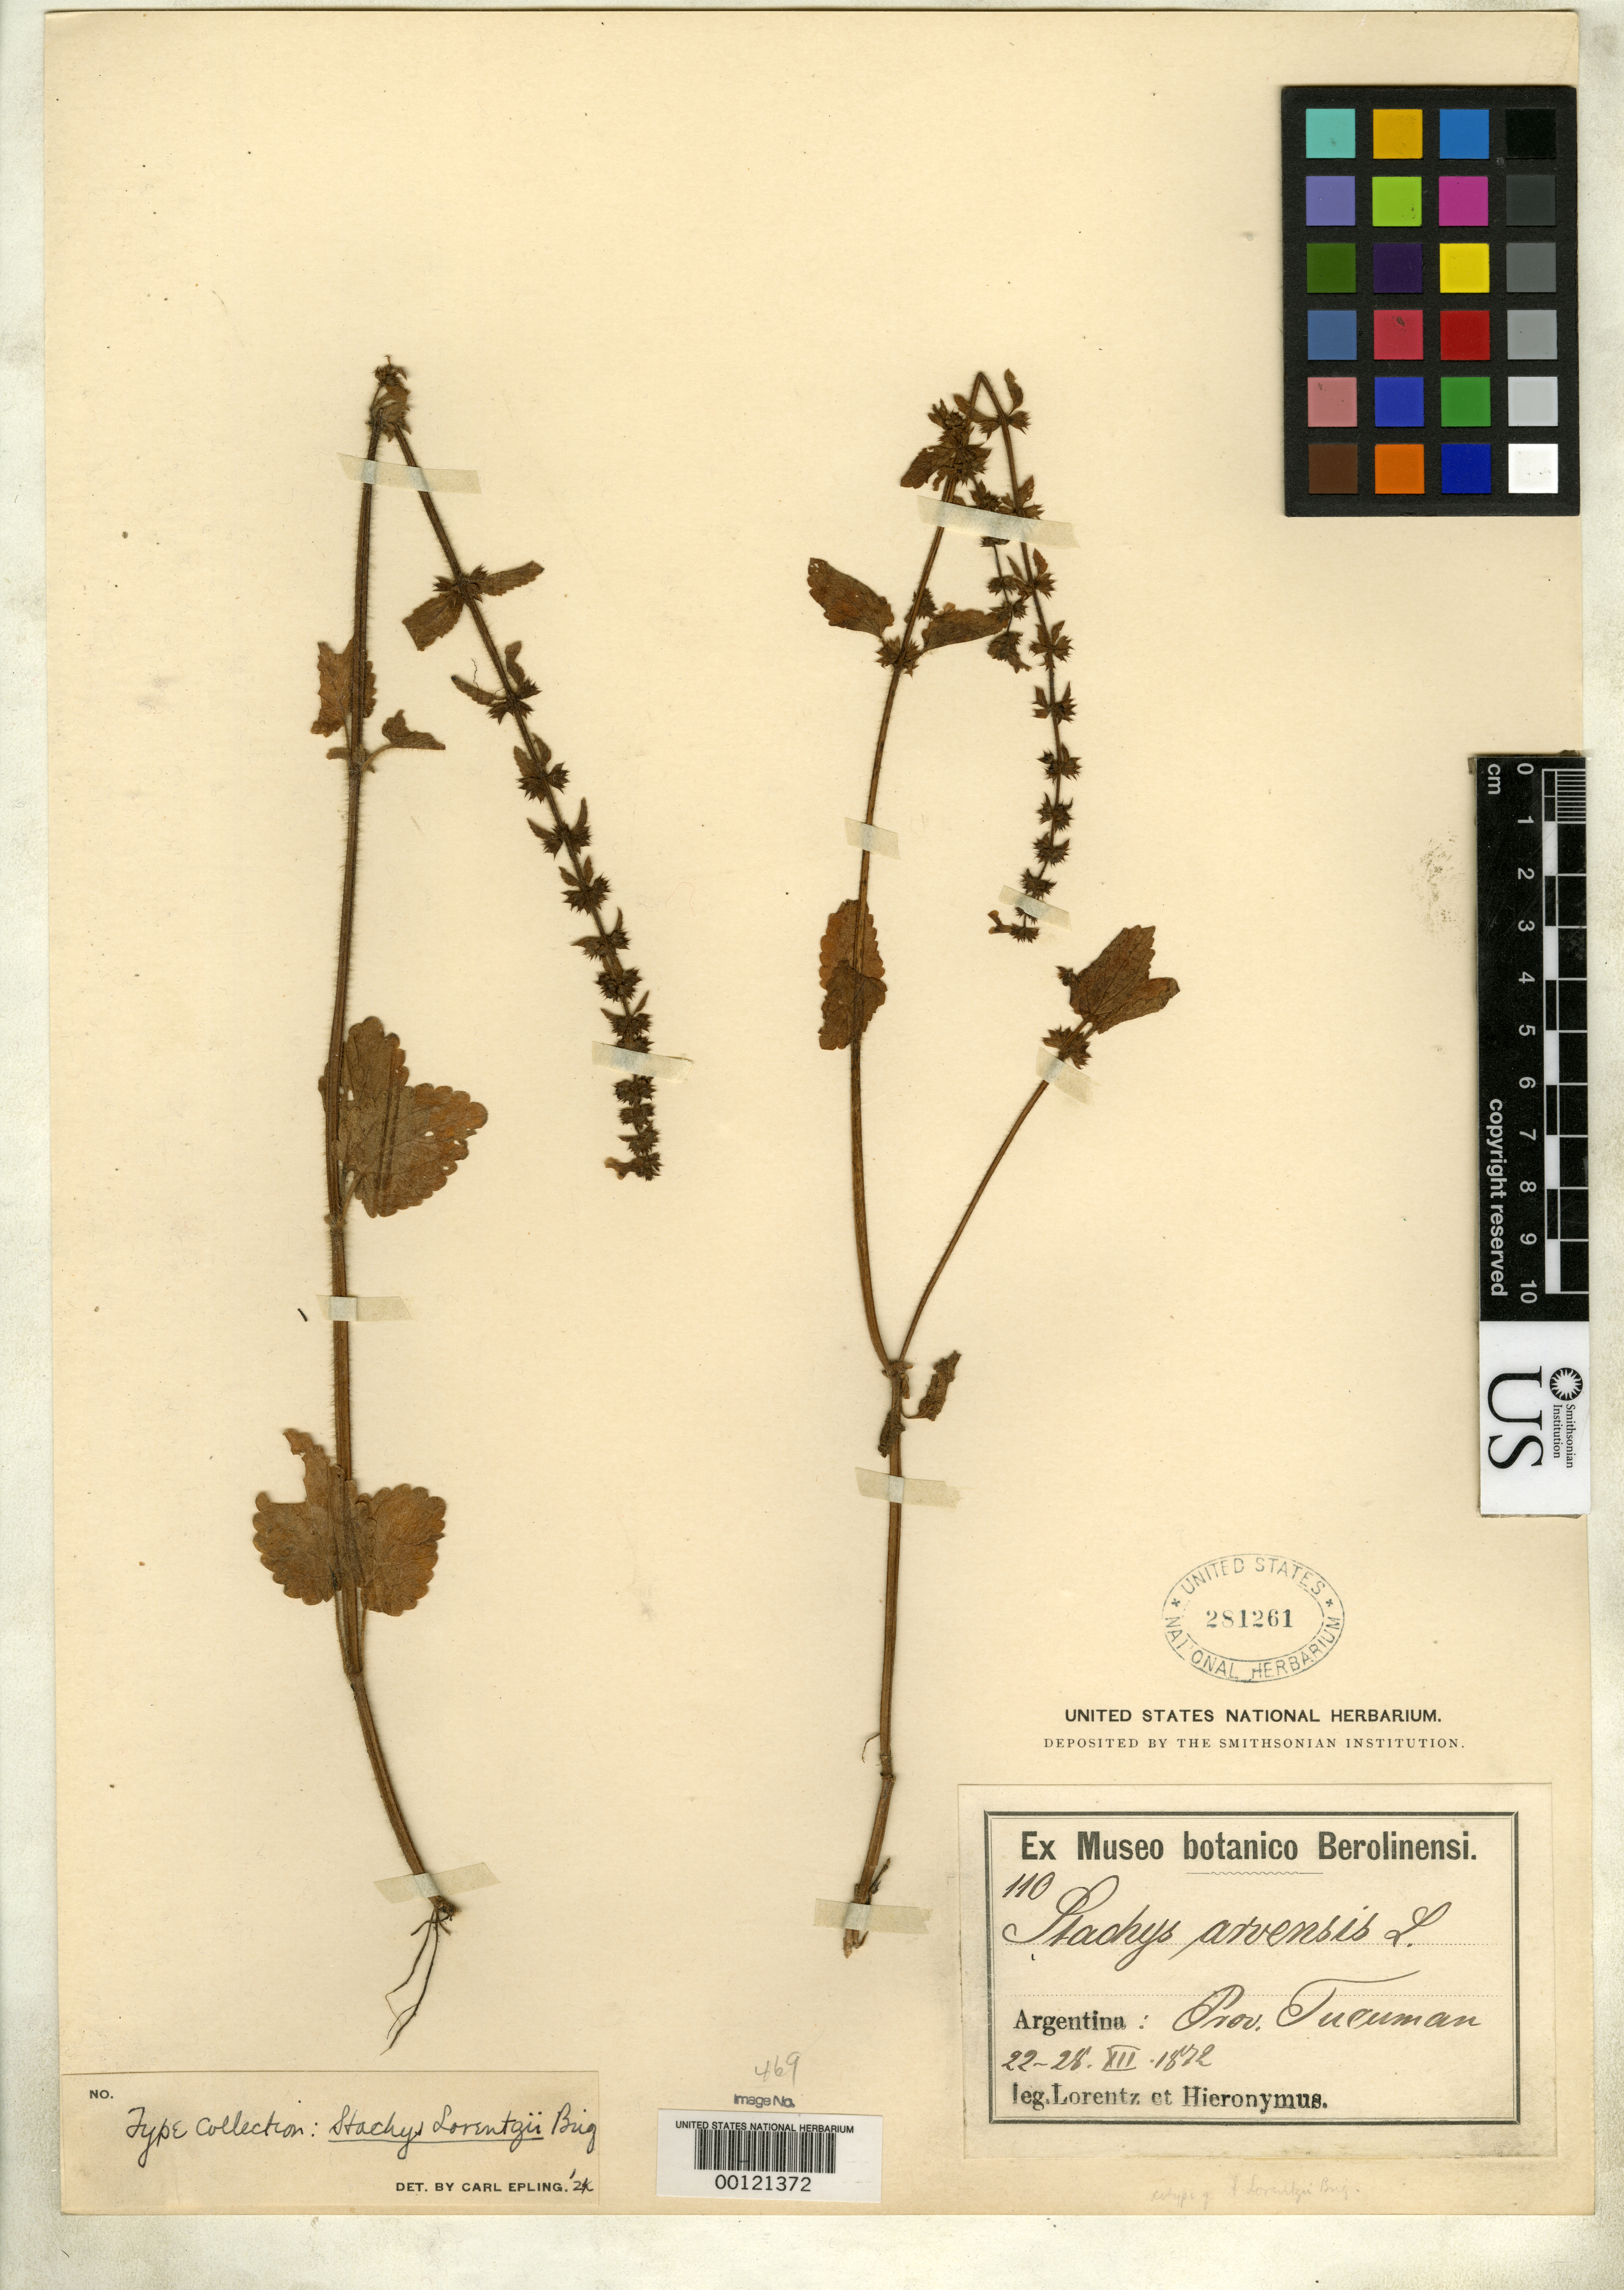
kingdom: Plantae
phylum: Tracheophyta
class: Magnoliopsida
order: Lamiales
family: Lamiaceae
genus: Stachys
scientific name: Stachys lorentzii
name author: Briq.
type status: Isotype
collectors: P. G. Lorentz & G. H. Hieronymus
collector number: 110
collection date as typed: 22 Jul 1872 to 28 Jul 1872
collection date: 1872-07-22/1872-07-28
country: Argentina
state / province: Tucumán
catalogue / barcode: US 281261